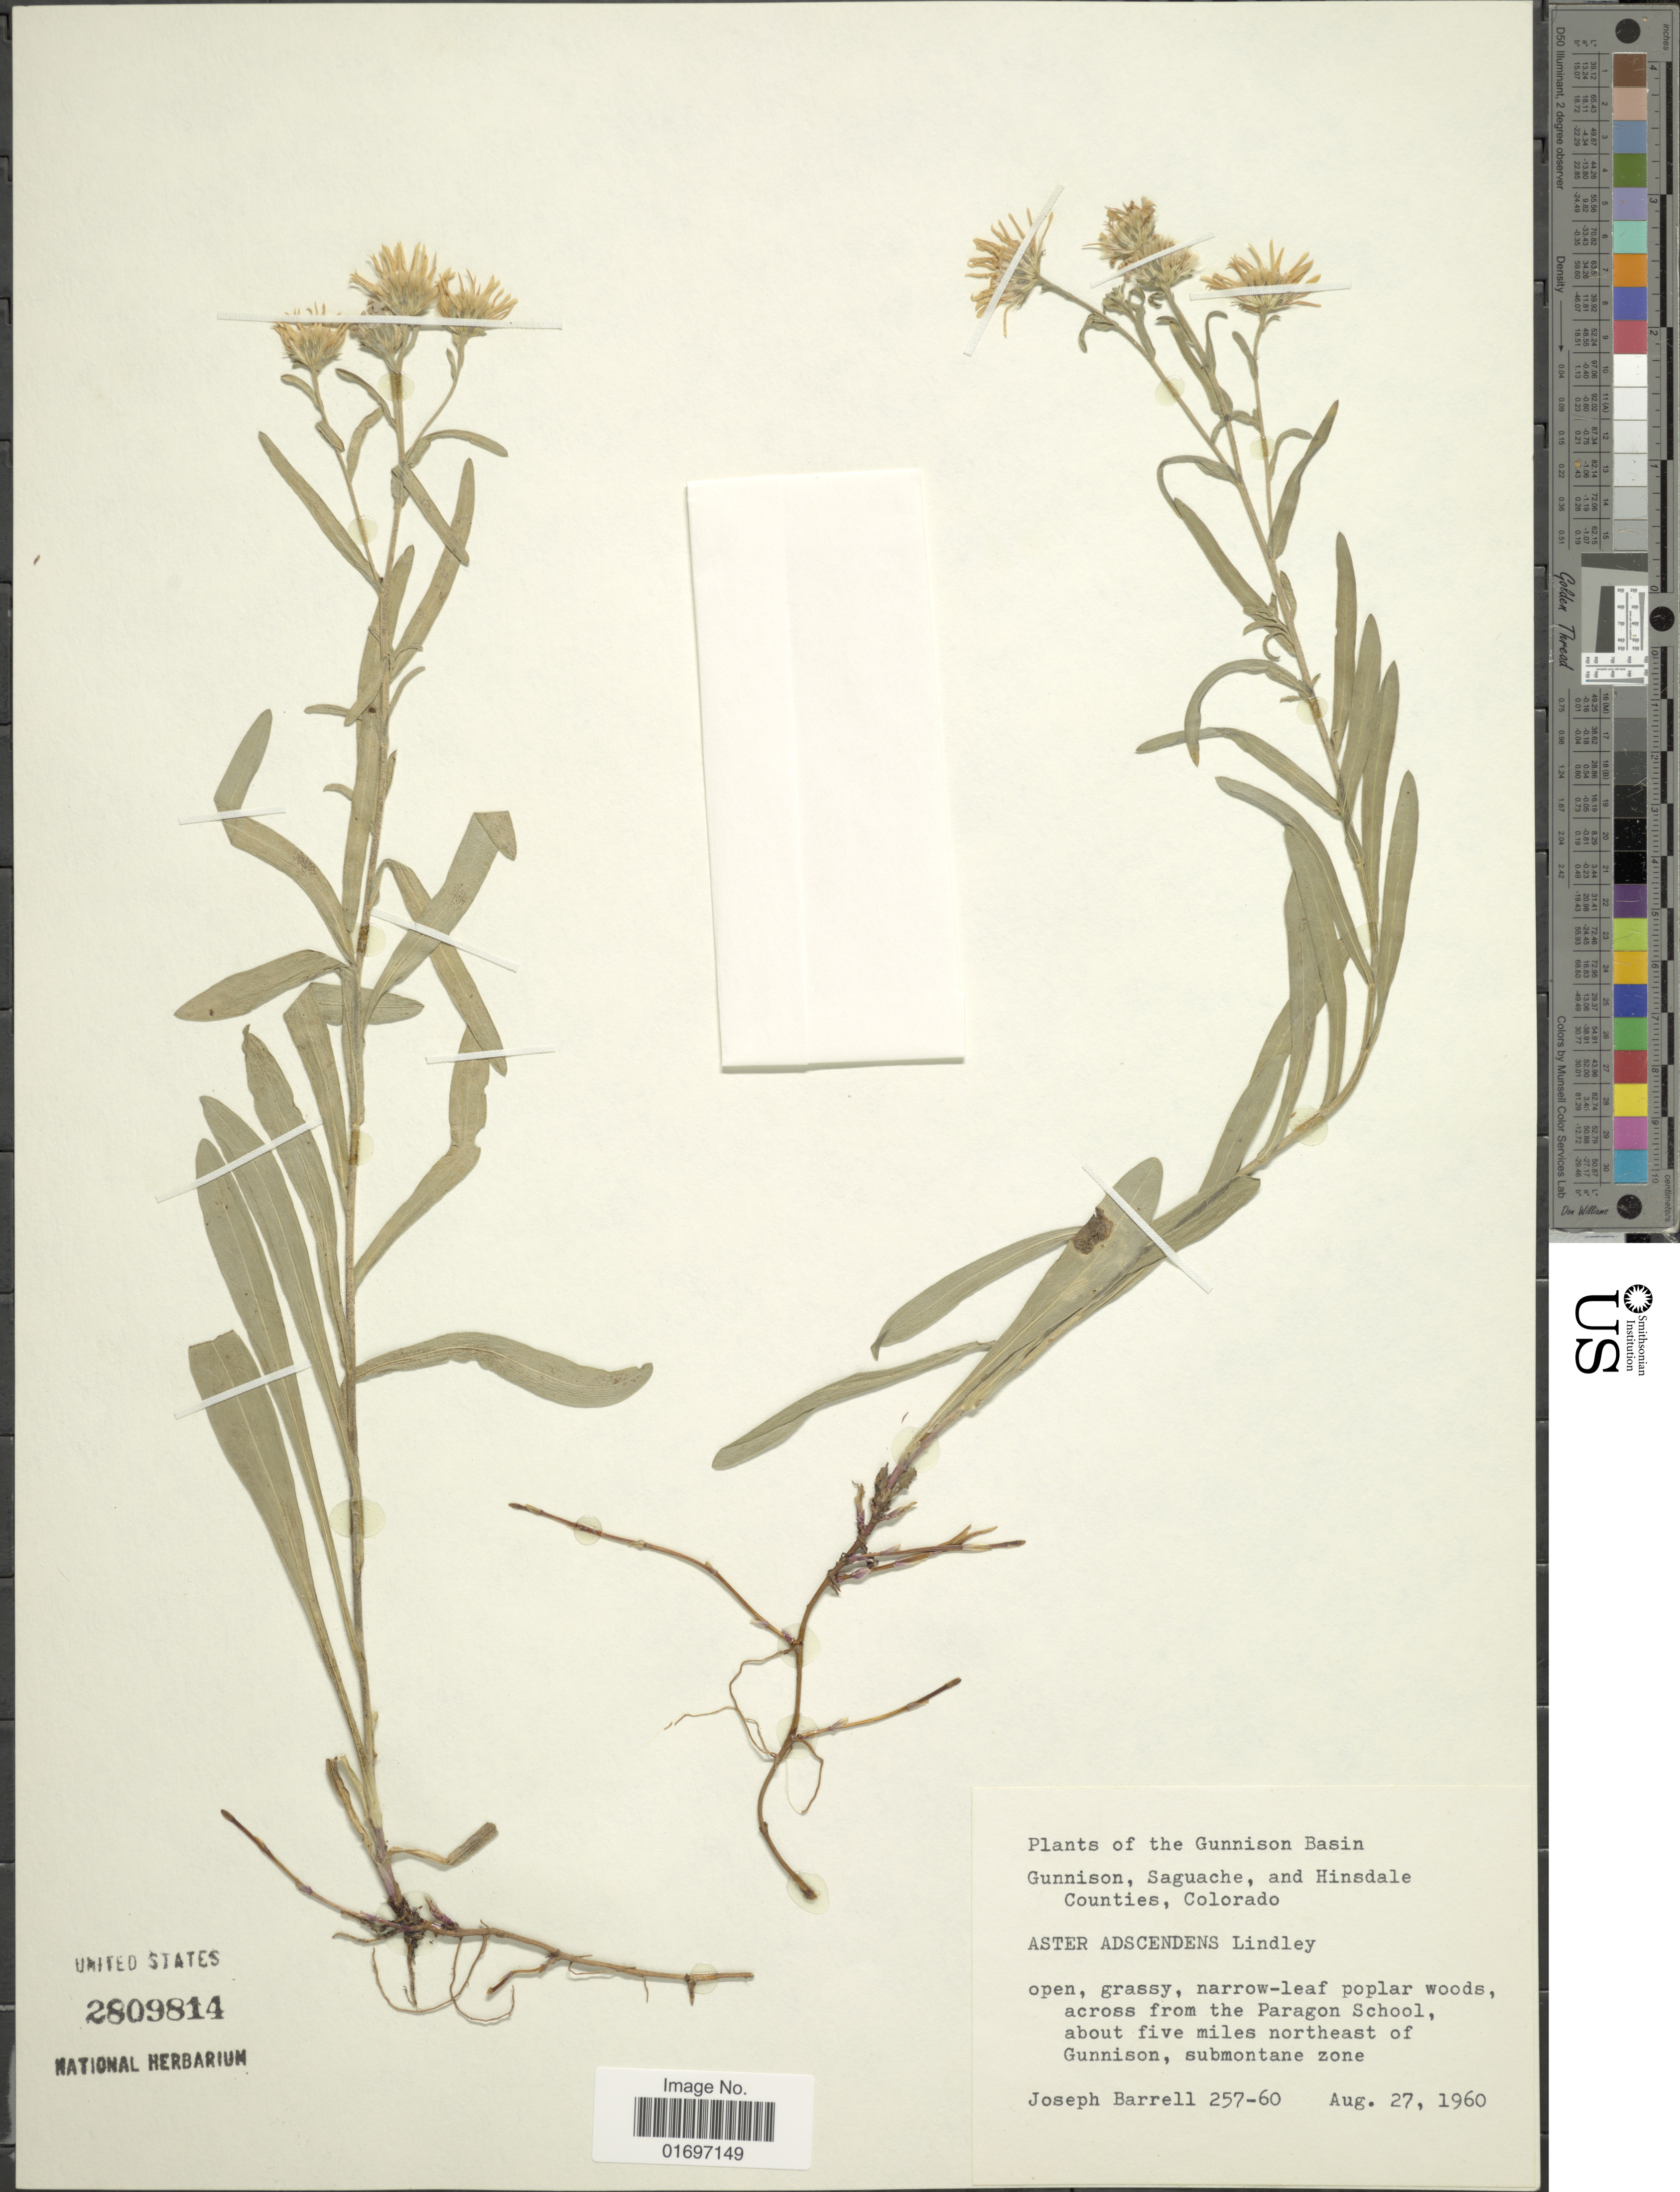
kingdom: Plantae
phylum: Tracheophyta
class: Magnoliopsida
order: Asterales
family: Asteraceae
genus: Symphyotrichum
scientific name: Symphyotrichum ascendens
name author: (Lindl.) G.L. Nesom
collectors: J. Barrell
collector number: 257-60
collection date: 1960-08-27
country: United States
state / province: Colorado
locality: Gunnison Basin. Gunnison, Saguache, and Hinsdale Counties, Colorado. Open, grassy, narrow-leaf poplar woods, across from the Paragon School, about five miles northeast of Gunnison, submontane zone.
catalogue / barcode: US 2809814